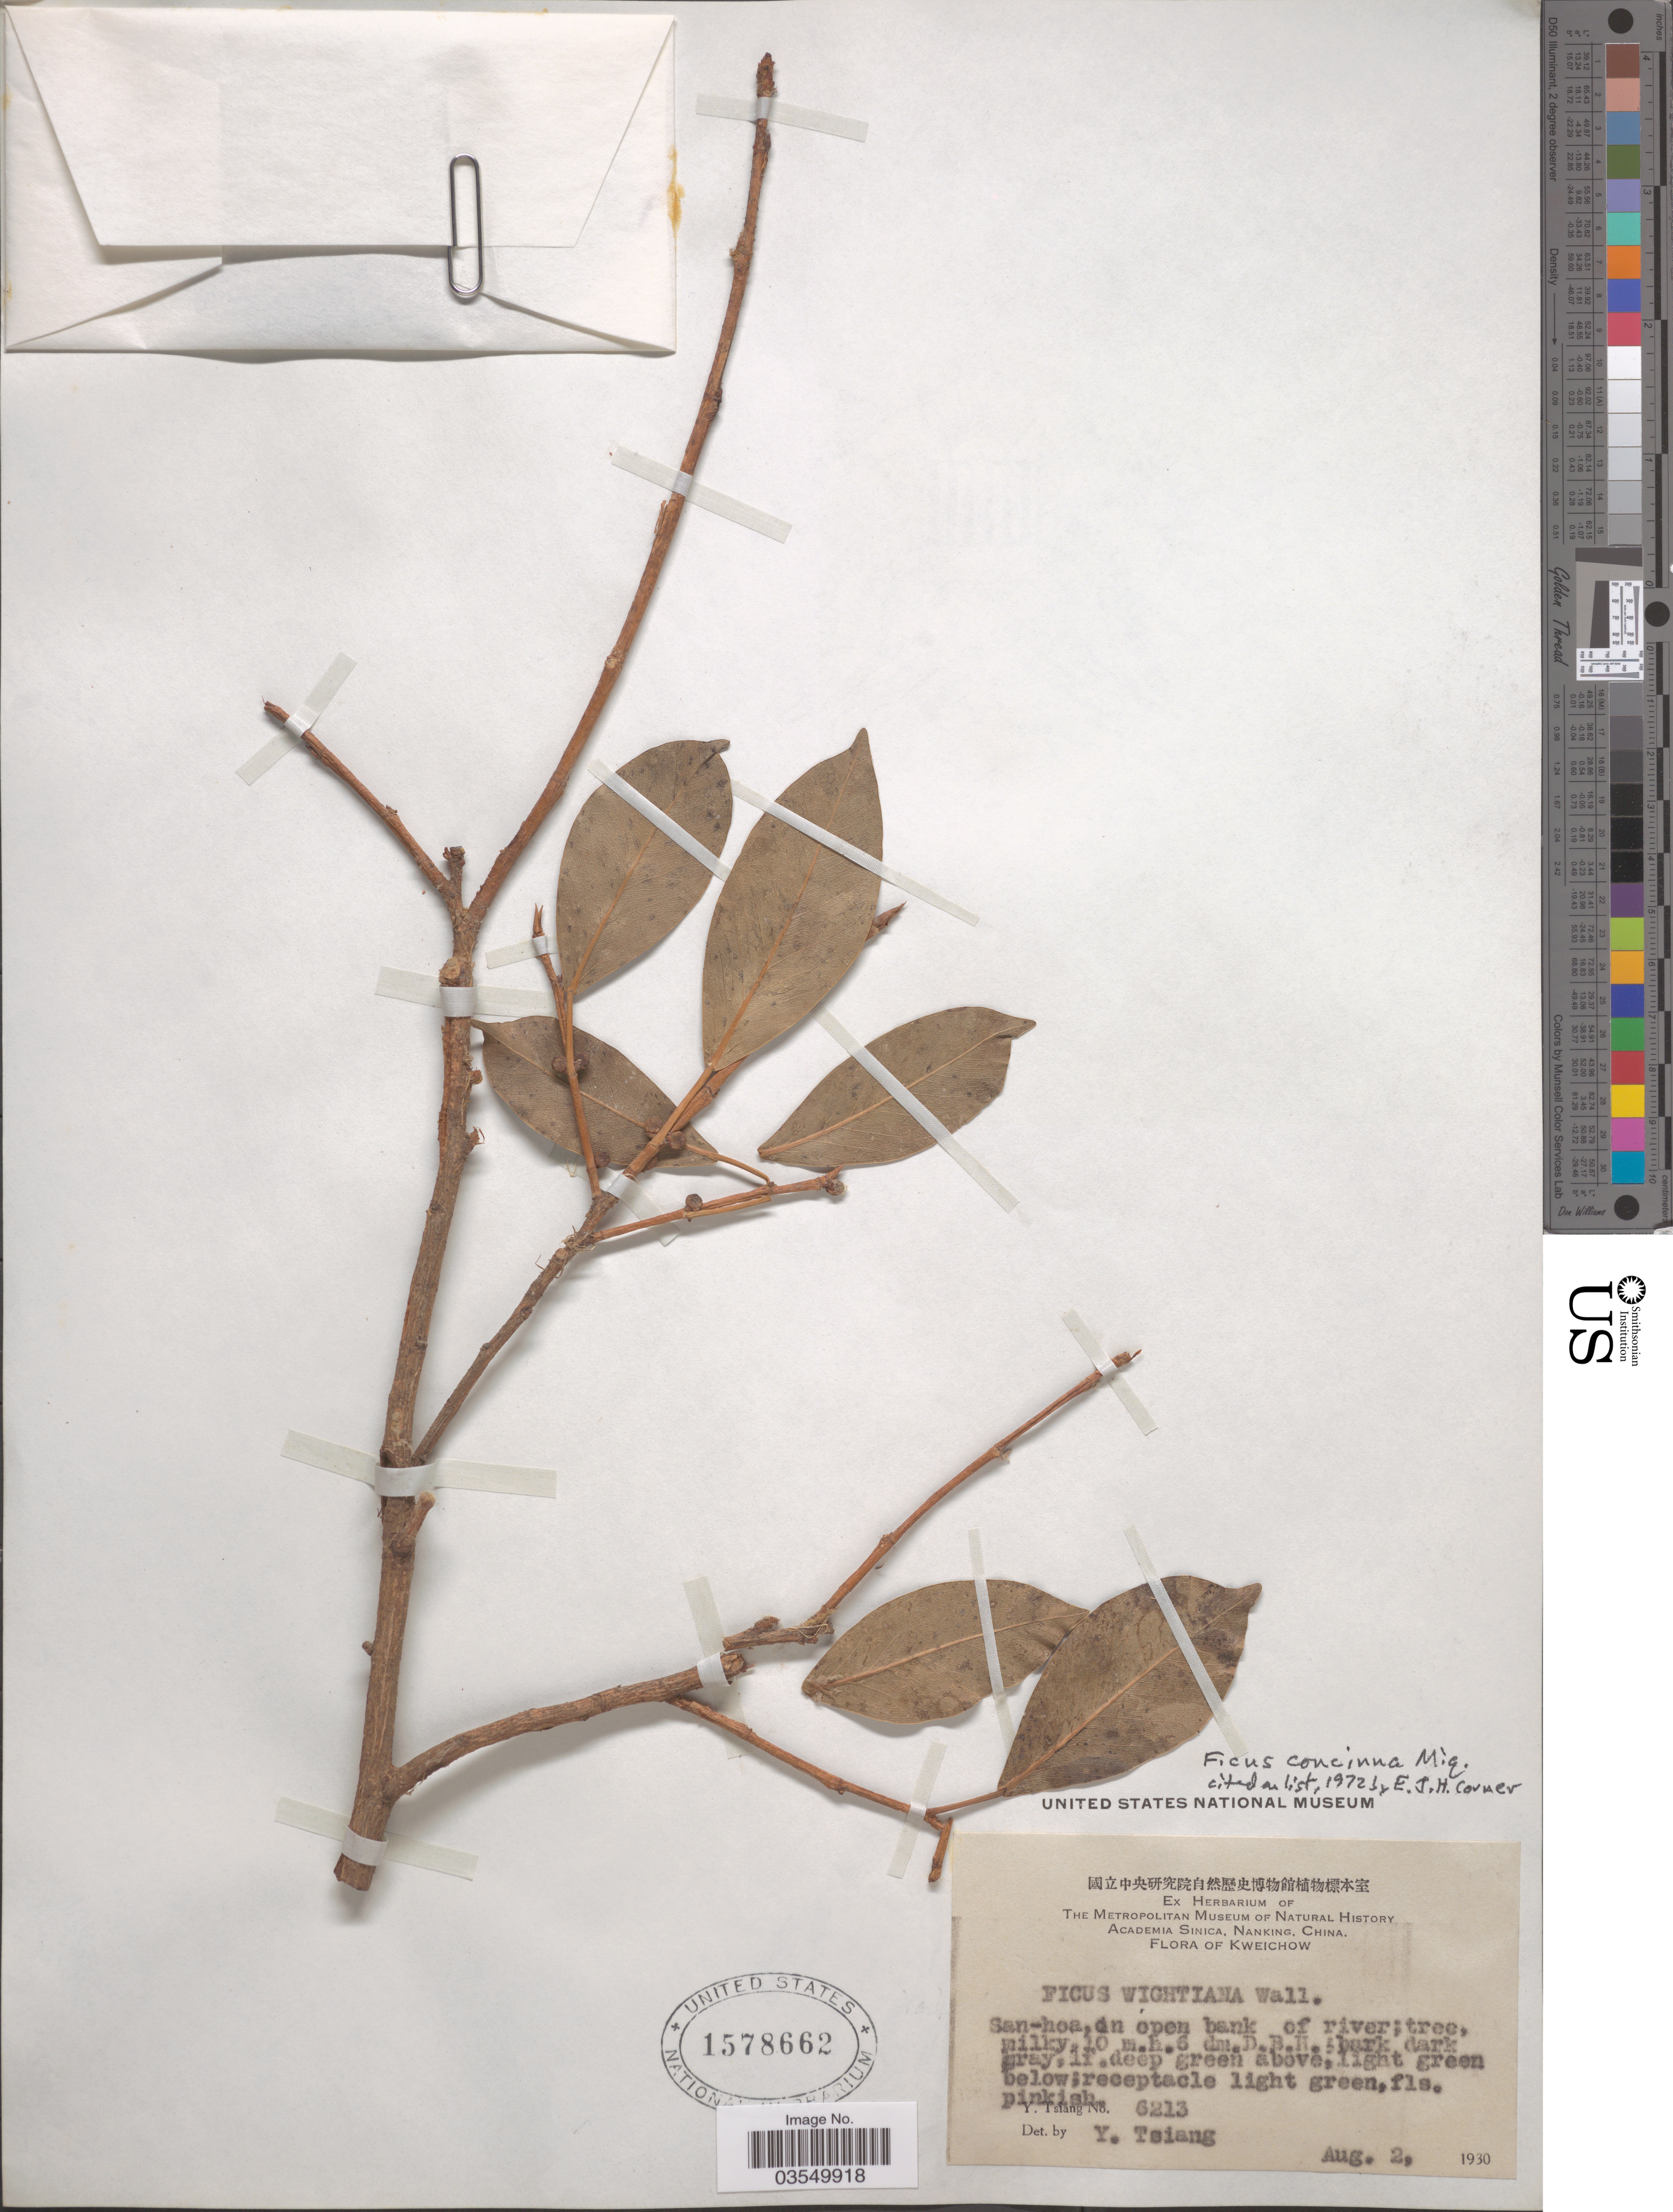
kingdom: Plantae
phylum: Tracheophyta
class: Magnoliopsida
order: Rosales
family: Moraceae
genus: Ficus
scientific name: Ficus concinna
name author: Miq.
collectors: Y. Tsiang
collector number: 6213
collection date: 1930-08-02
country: China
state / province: Guizhou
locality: Kweichow. San-hoa, in open bank of river.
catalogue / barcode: US 1578662